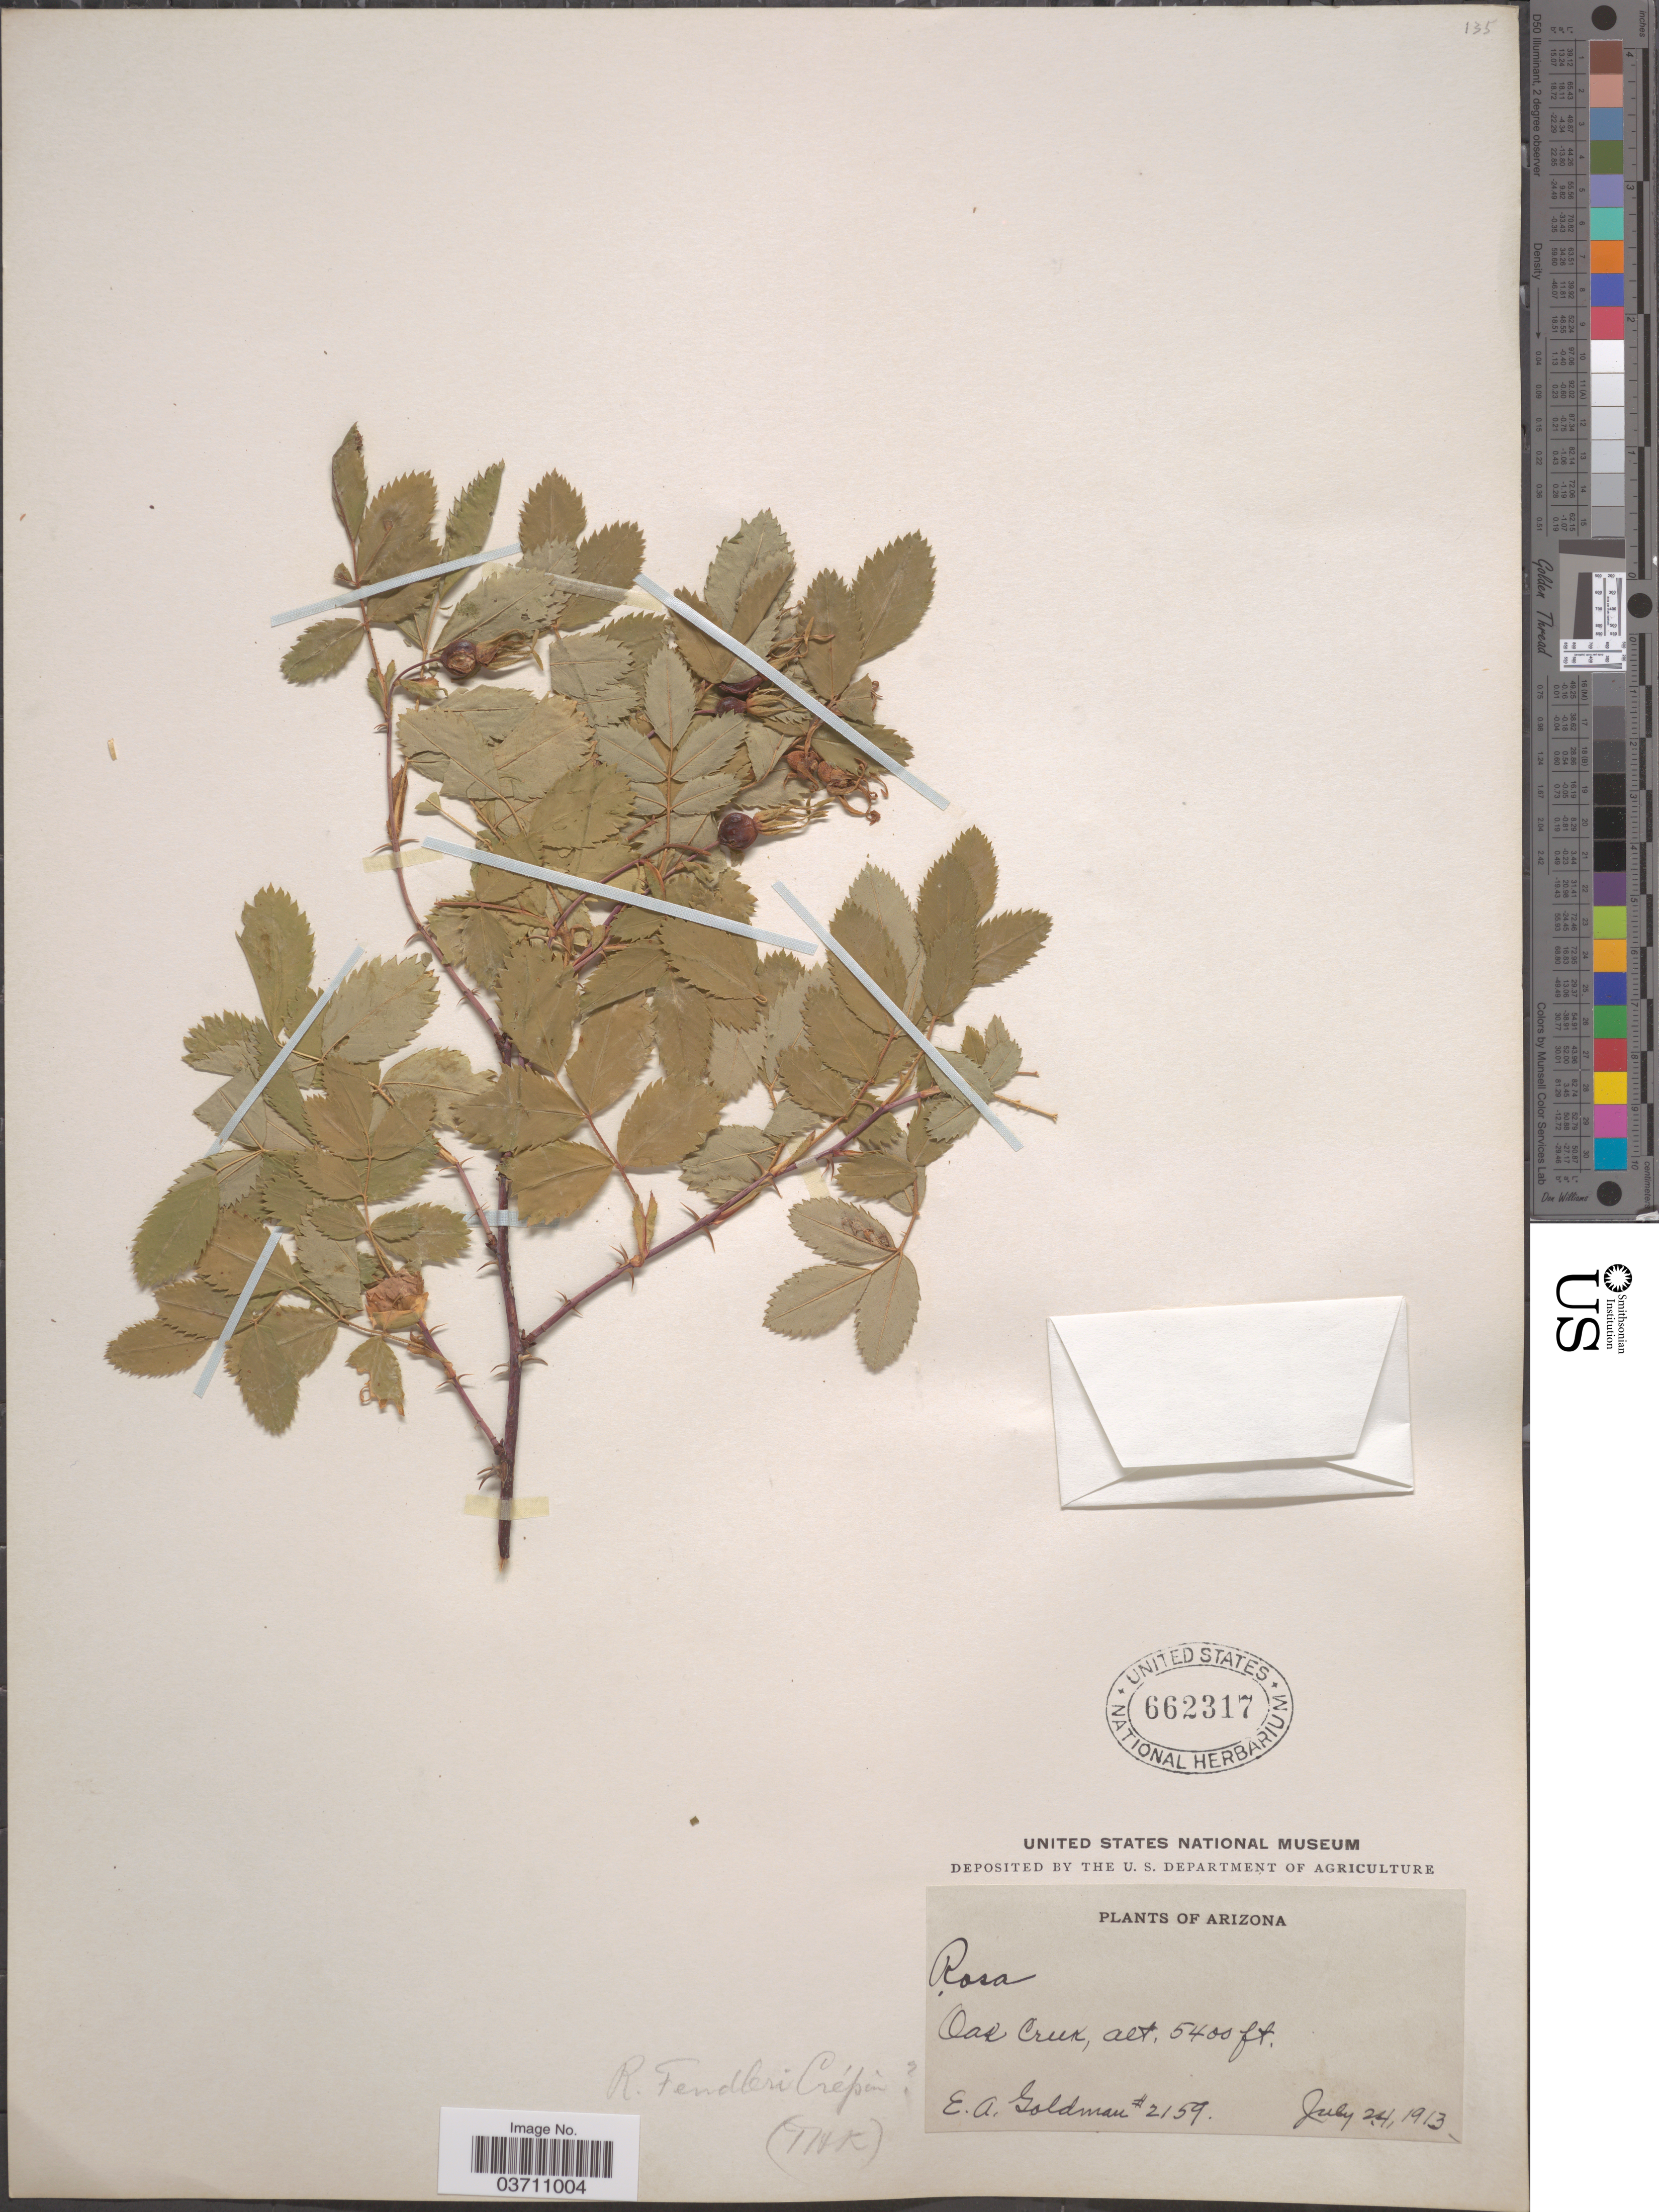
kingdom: Plantae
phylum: Tracheophyta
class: Magnoliopsida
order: Rosales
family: Rosaceae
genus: Rosa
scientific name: Rosa fendleri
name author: Crép.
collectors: E. A. Goldman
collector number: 2159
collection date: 1913-07-24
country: United States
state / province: Arizona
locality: Oak Creek.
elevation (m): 1646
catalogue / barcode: US 662317